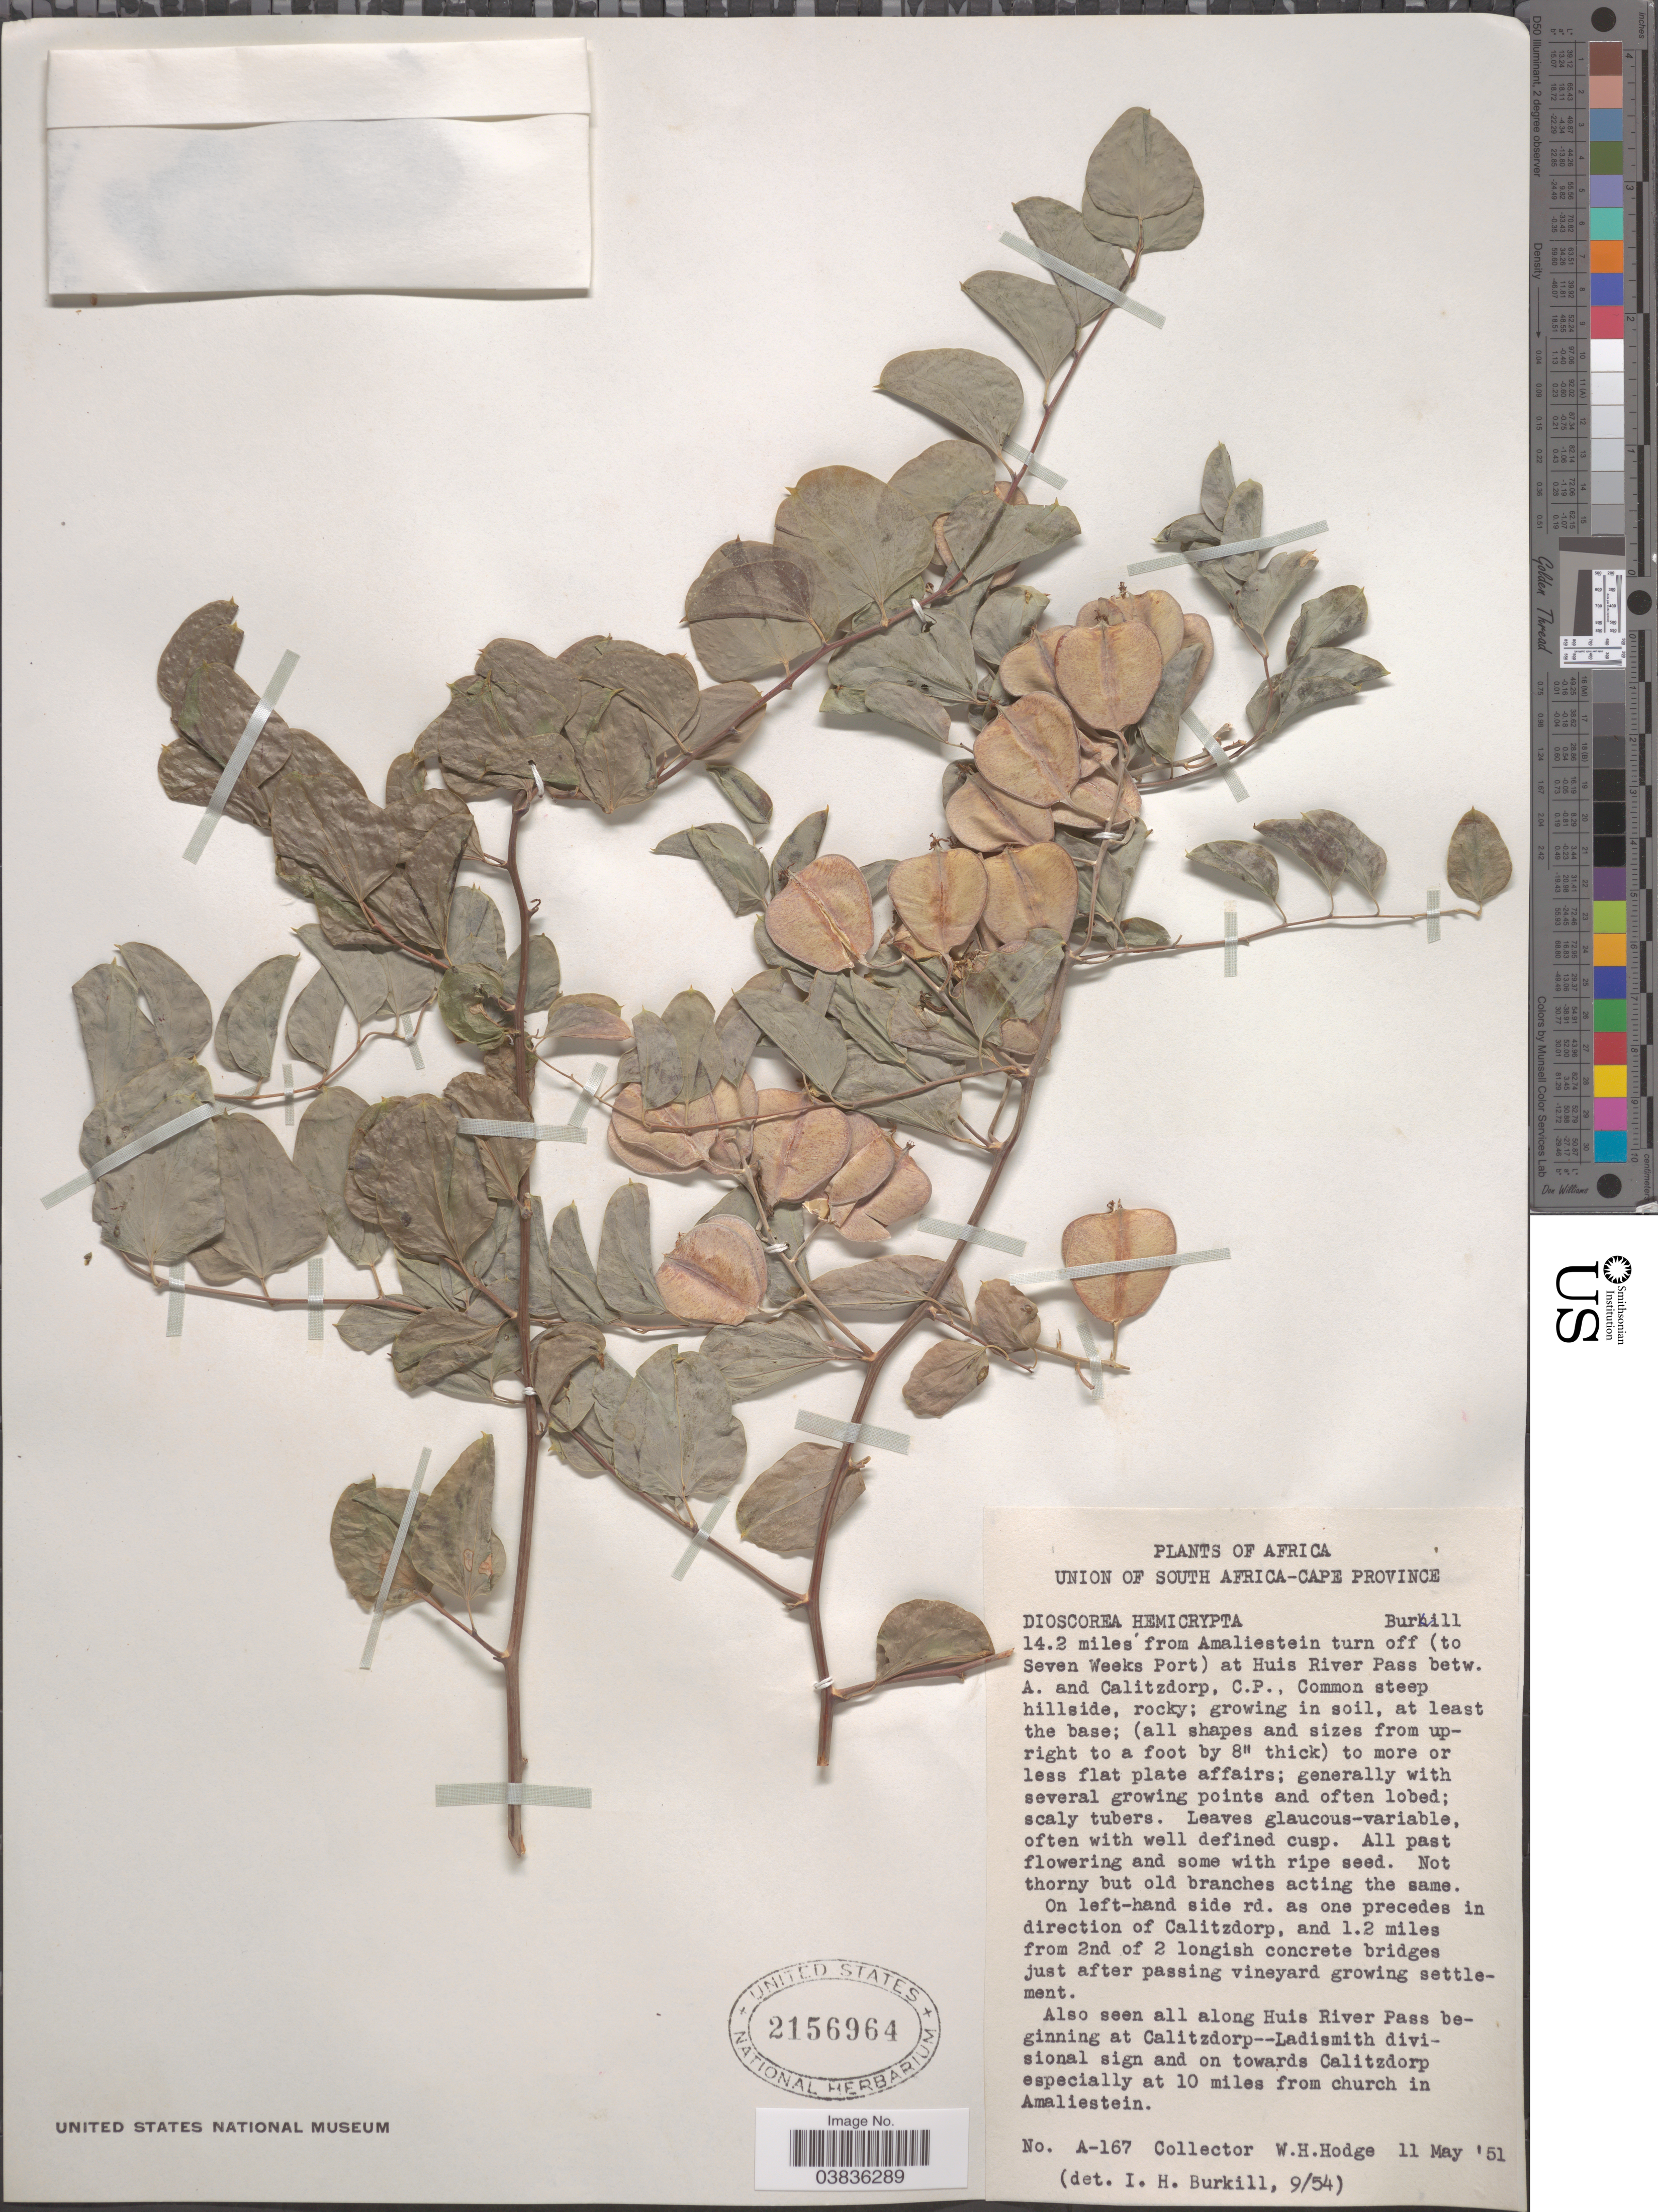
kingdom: Plantae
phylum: Tracheophyta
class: Liliopsida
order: Dioscoreales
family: Dioscoreaceae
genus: Dioscorea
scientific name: Dioscorea hemicrypta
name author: Burkill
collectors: W. Hodge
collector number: A-167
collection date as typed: Transcribed d/m/y: 11/5/51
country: South Africa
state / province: Western Cape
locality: Union of South Africa. 14.2 miles from Amaliestein turn off (to Seven Weeks Port) at Huis River Pass betw. A. and Calitzdorp. On left-hand side rd as one precedes in direction of Calitzdorp, and 1.2 miles from 2nd of 2 longish concrete bridges just after passing vineyard growing settlement. Along Huis River Pass beginning at Calitzdorp--Ladismith divisional sign and on towards Calitzdorp especially at 10 miles from church in Amaliestein.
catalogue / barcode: US 2156964